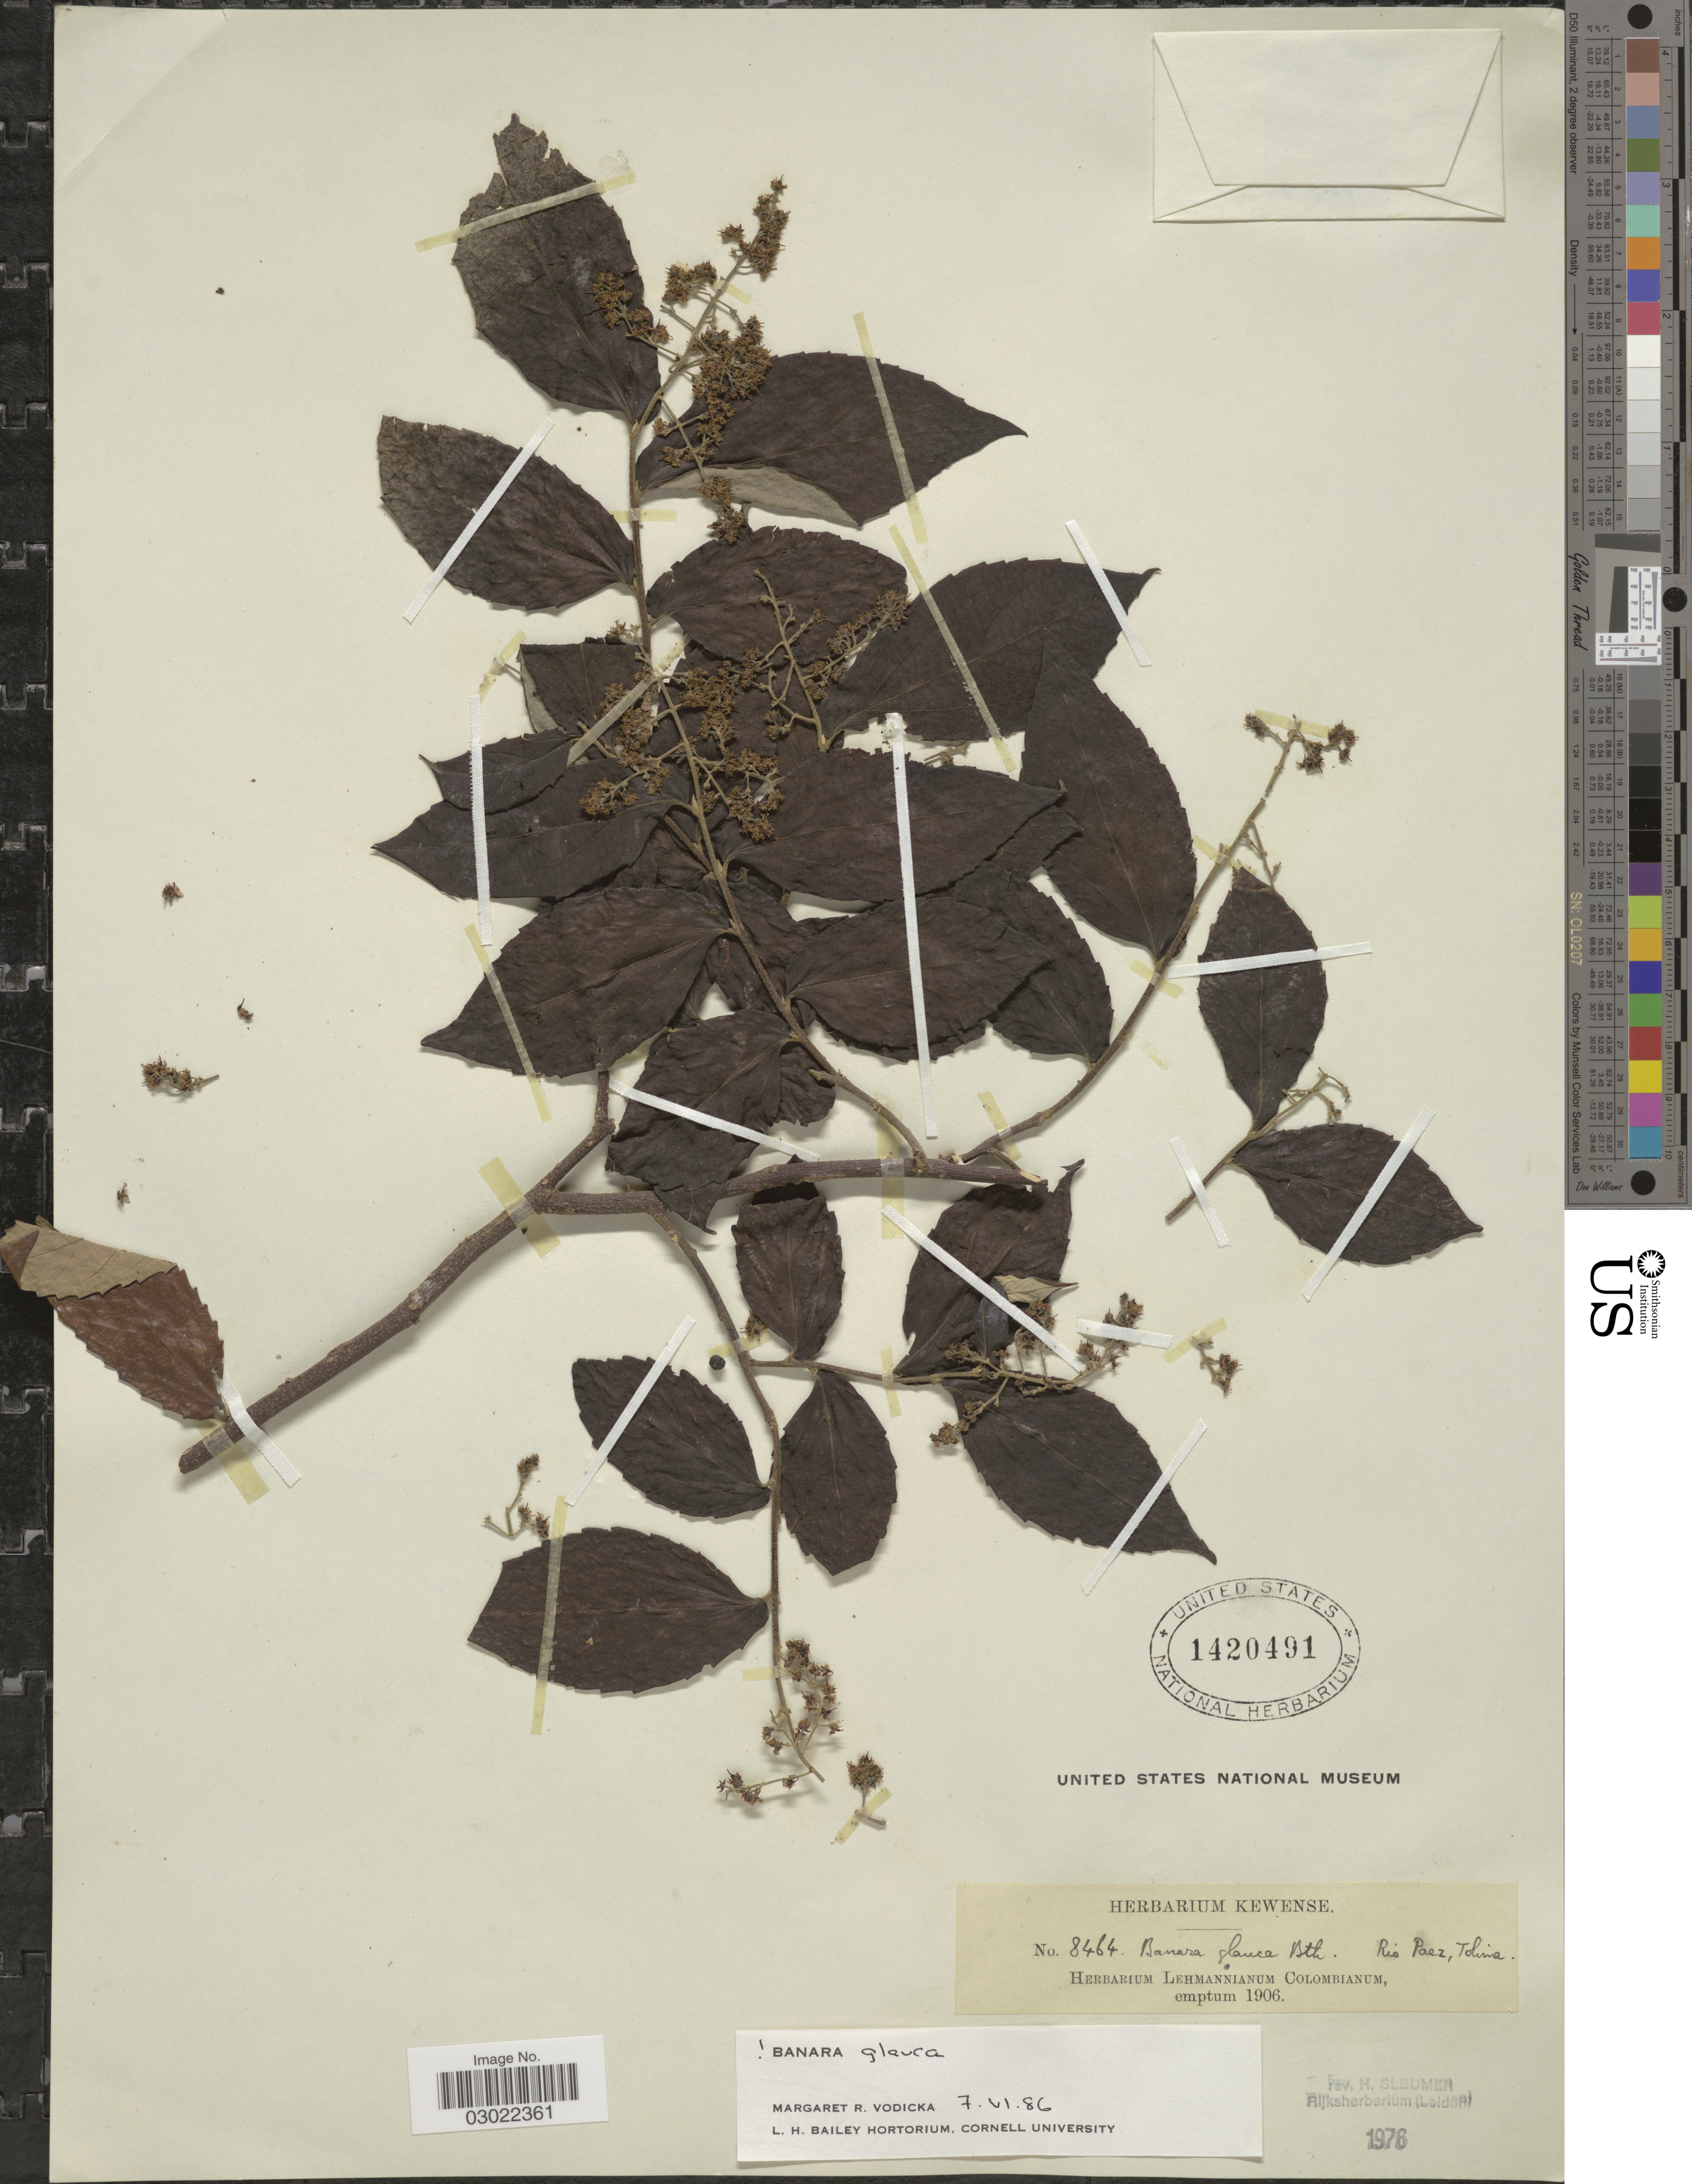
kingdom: Plantae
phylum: Tracheophyta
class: Magnoliopsida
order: Malpighiales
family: Salicaceae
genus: Banara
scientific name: Banara glauca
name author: (Kunth) Benth.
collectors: ex herb. Lehmannianum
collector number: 8464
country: Colombia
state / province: Tolima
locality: Rio Paez.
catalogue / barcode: US 1420491